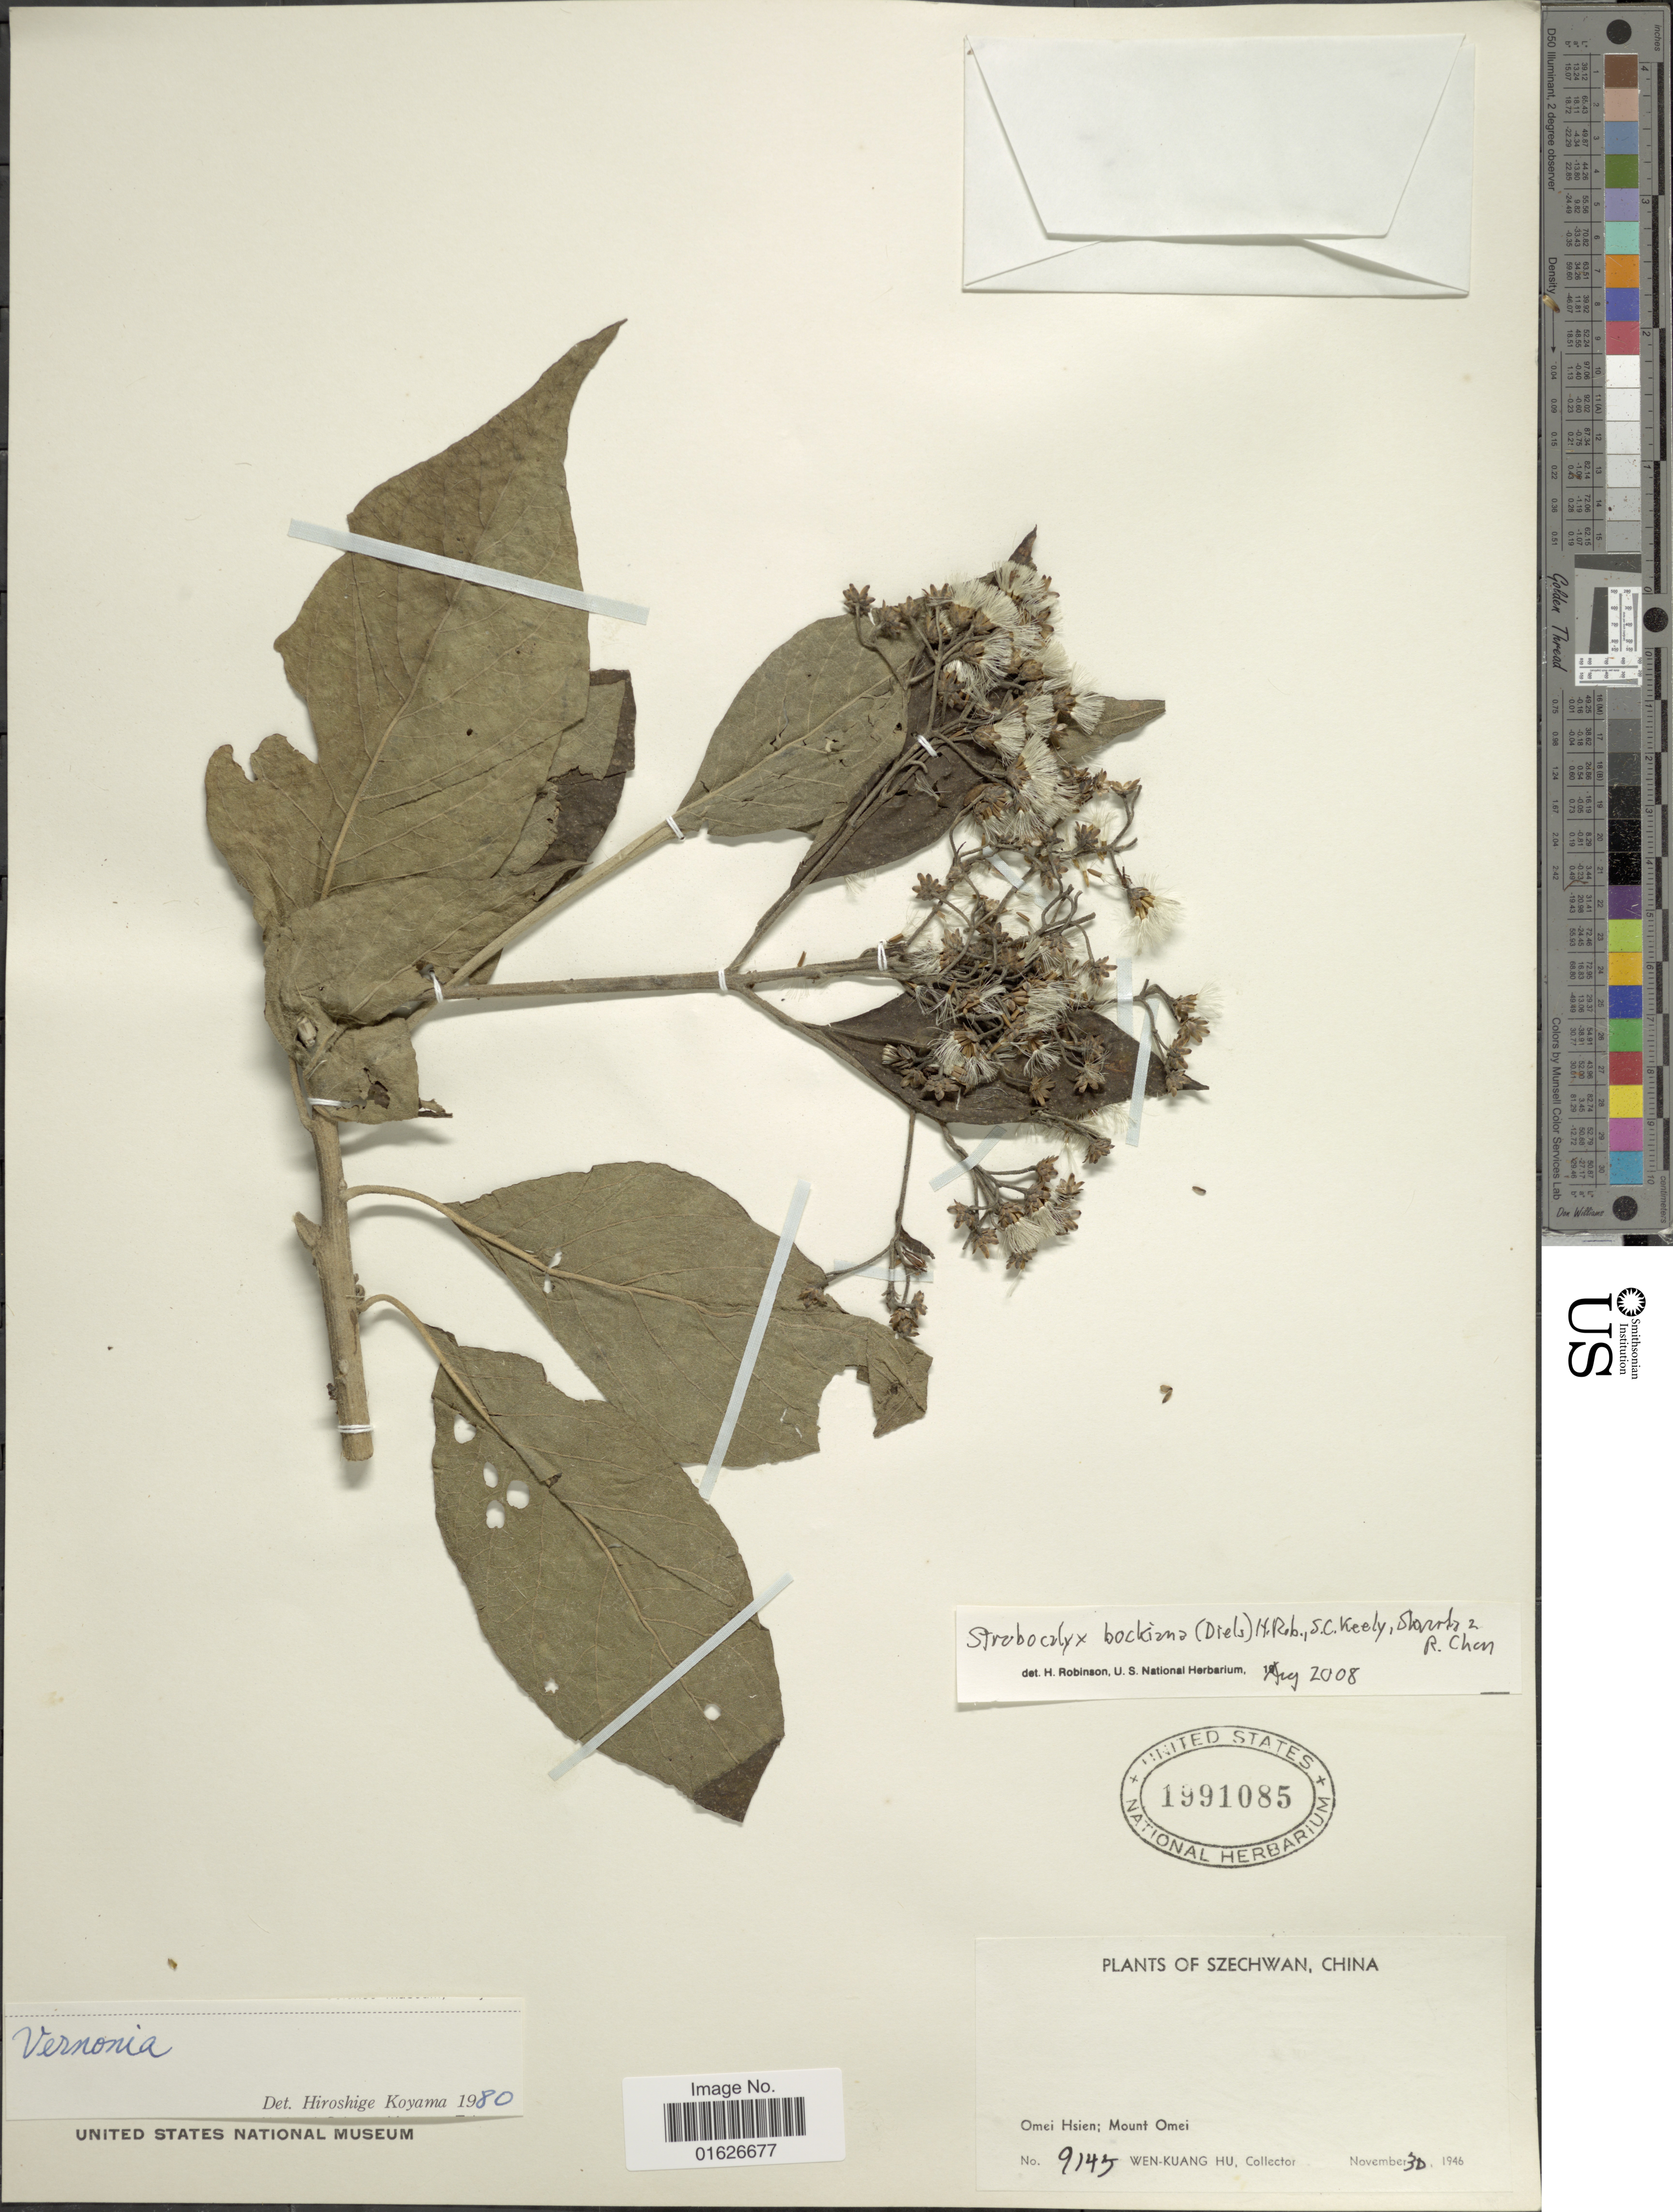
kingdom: Plantae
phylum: Tracheophyta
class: Magnoliopsida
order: Asterales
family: Asteraceae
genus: Strobocalyx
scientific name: Strobocalyx bockiana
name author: (Diels) H. Rob.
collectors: W. K. Hu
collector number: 9145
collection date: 1946-11-30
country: China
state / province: Sichuan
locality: Szechwan, Omei Hsien: Mount Omei.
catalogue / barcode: US 1991085